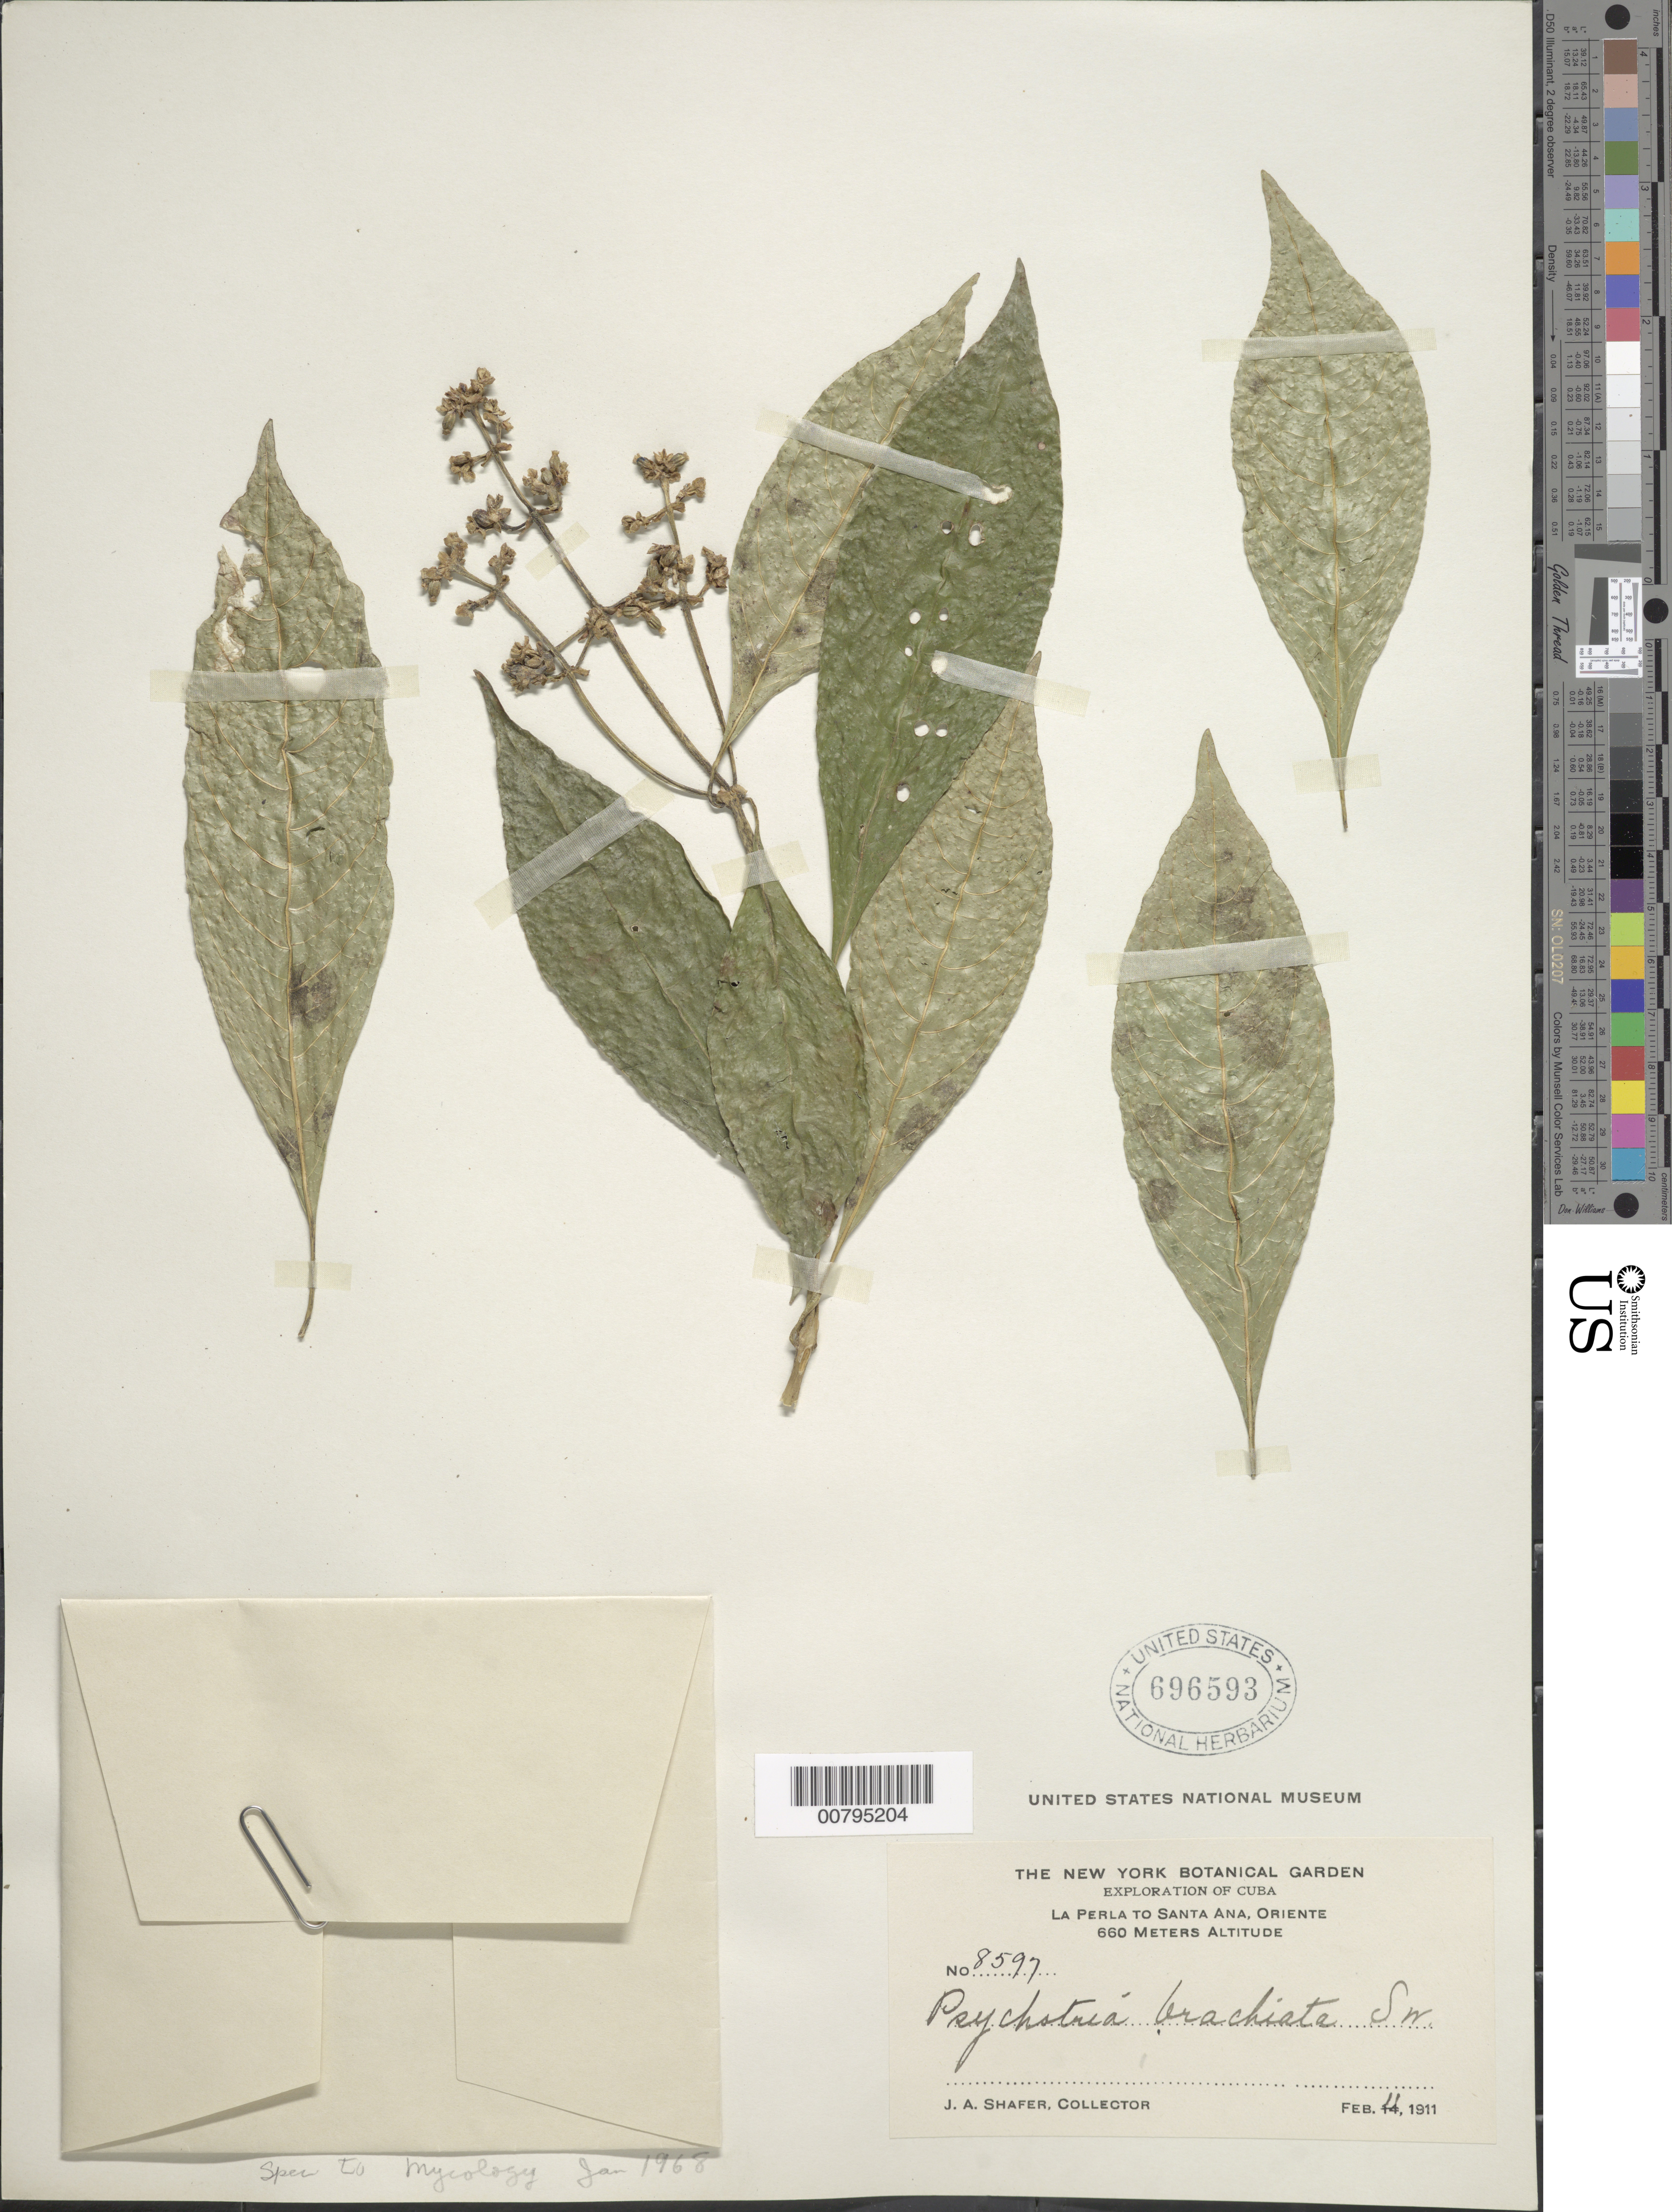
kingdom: Plantae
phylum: Tracheophyta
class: Magnoliopsida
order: Gentianales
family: Rubiaceae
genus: Psychotria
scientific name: Psychotria brachiata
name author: Sw.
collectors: J. A. Shafer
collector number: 8597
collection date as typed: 11 Feb 1911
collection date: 1911-02-11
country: Cuba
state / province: Oriente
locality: La Perla to Santa Ana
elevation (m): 660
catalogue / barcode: US 696593